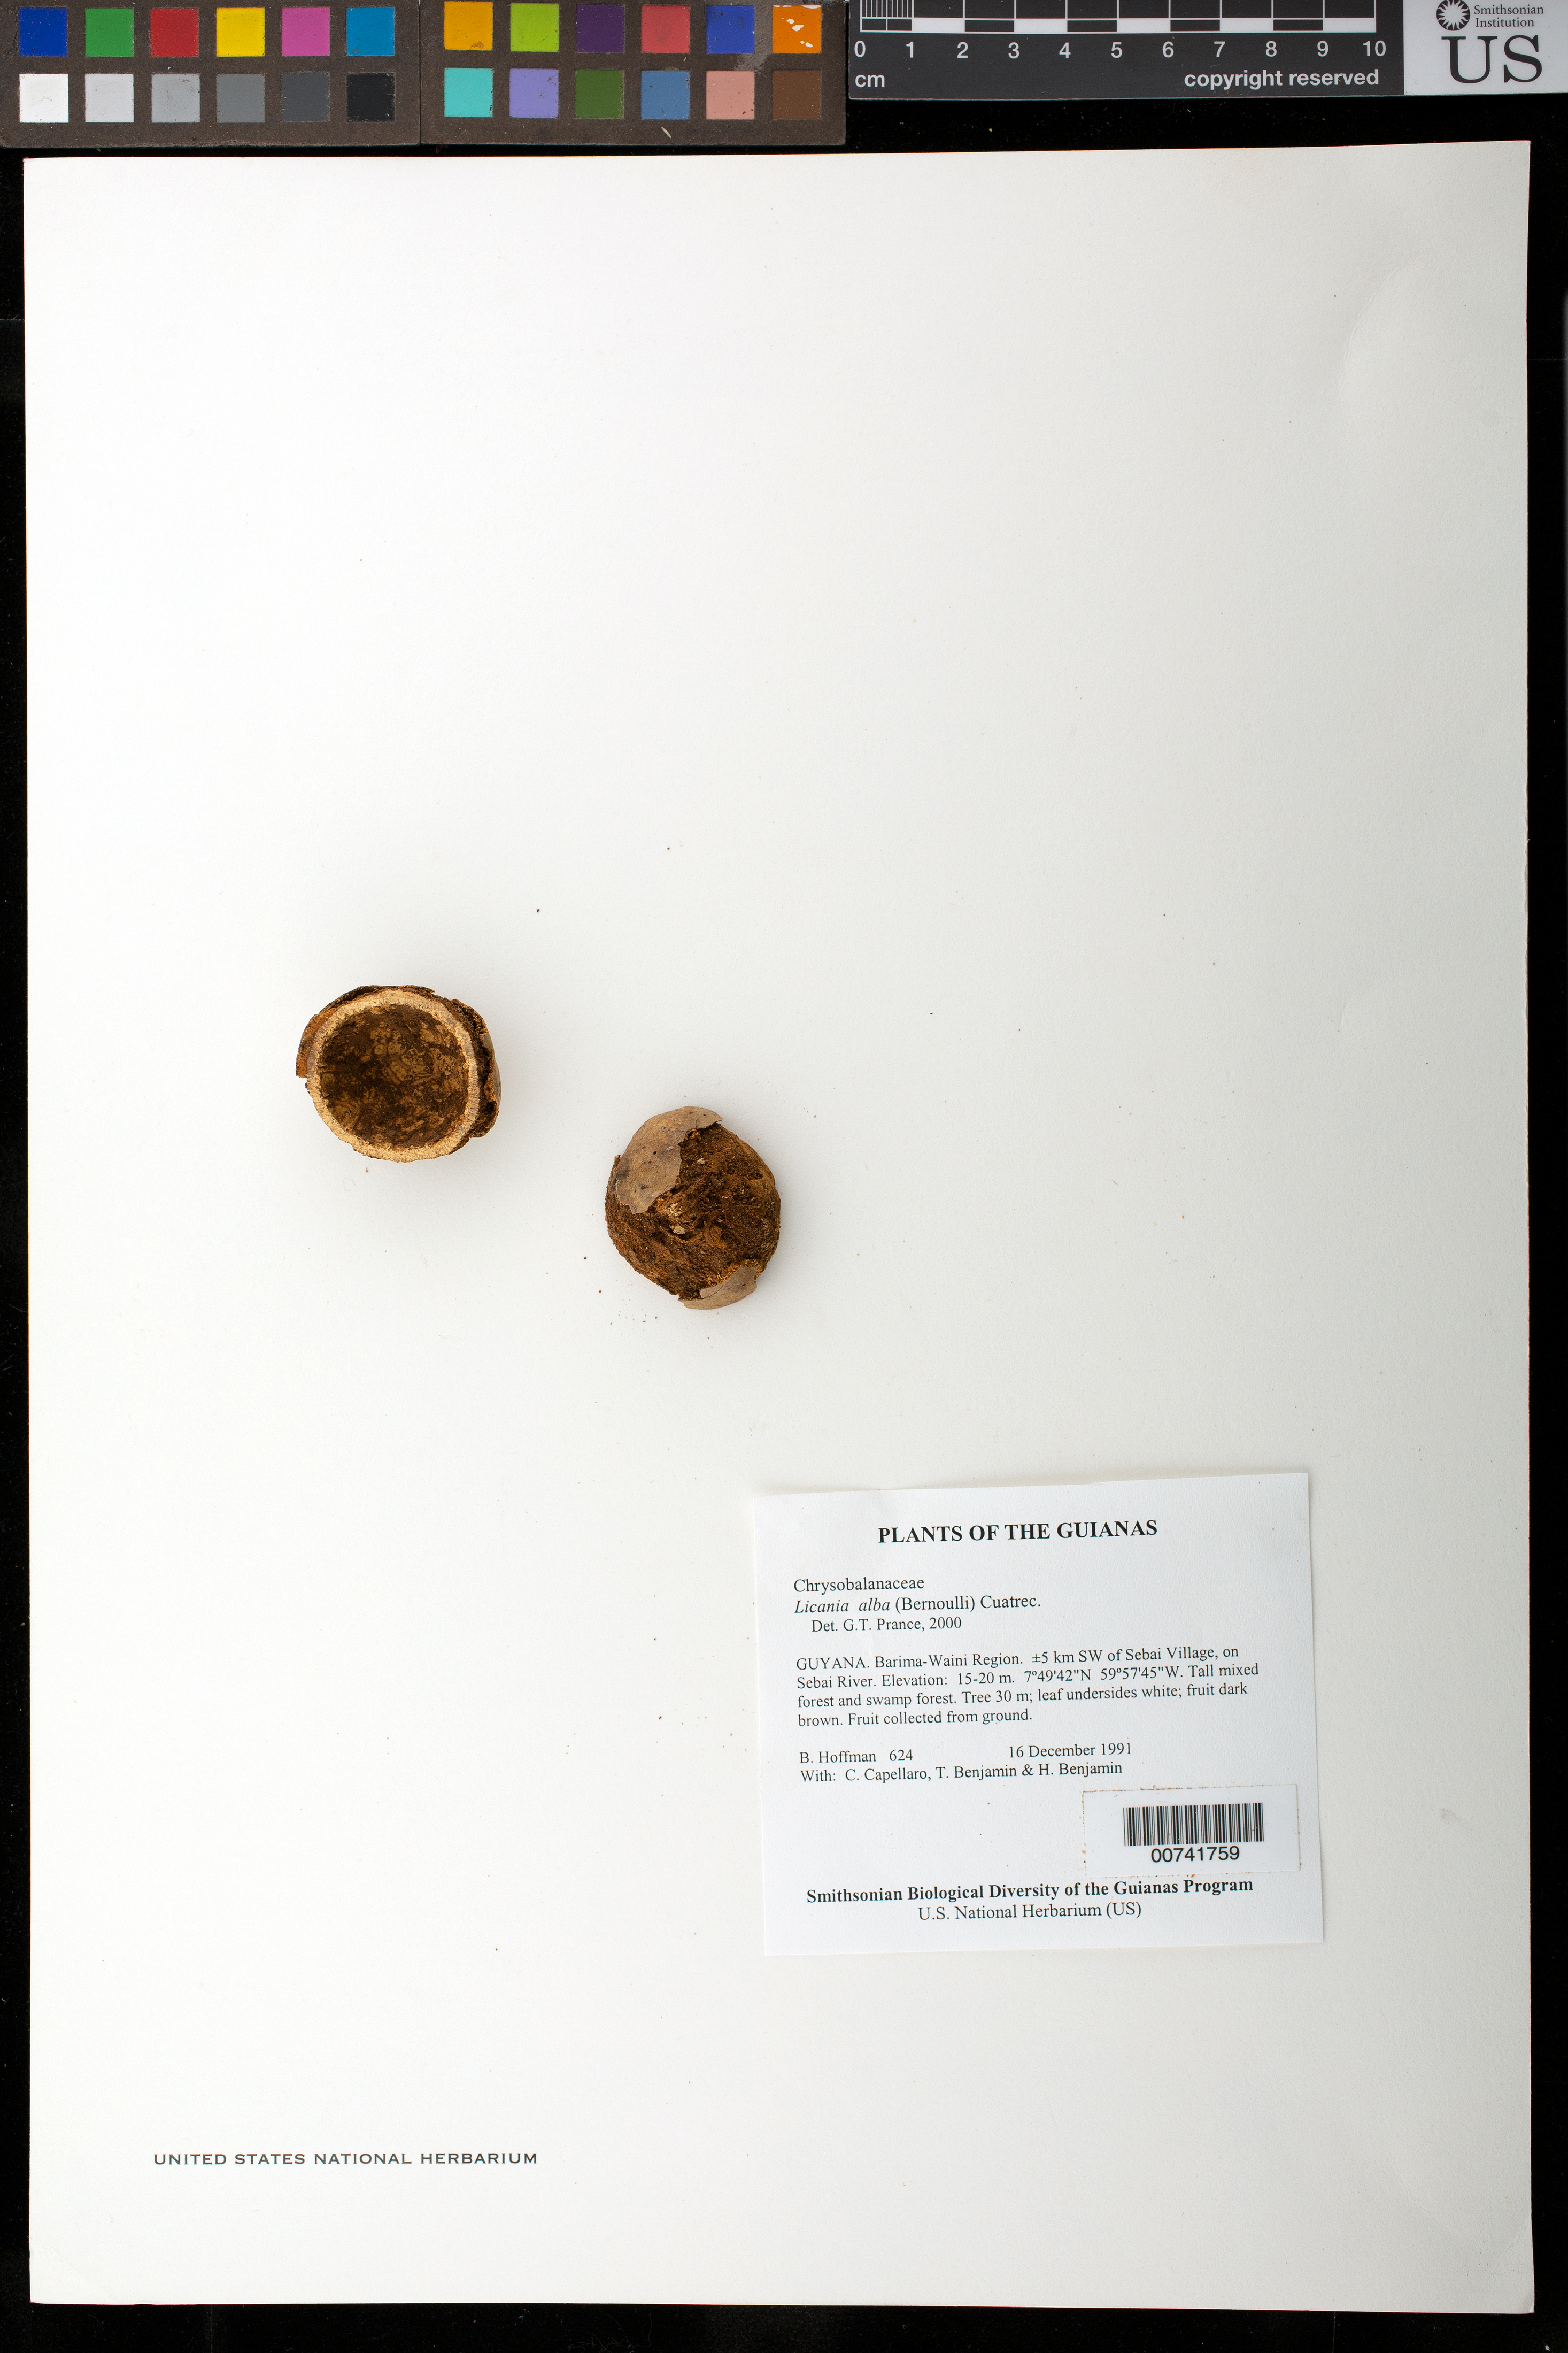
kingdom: Plantae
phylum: Tracheophyta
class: Magnoliopsida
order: Malpighiales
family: Chrysobalanaceae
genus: Licania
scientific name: Licania alba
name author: (Bernoulli) Cuatrec.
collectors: B. Hoffman, C. Capellaro, T. Benjamin & H. Benjamin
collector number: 624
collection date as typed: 16 December 1991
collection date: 1991-12-16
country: Guyana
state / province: Barima-Waini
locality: ±5 km SW of Sebai Village, on Sebai River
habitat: Tall mixed forest and swamp forest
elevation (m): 15